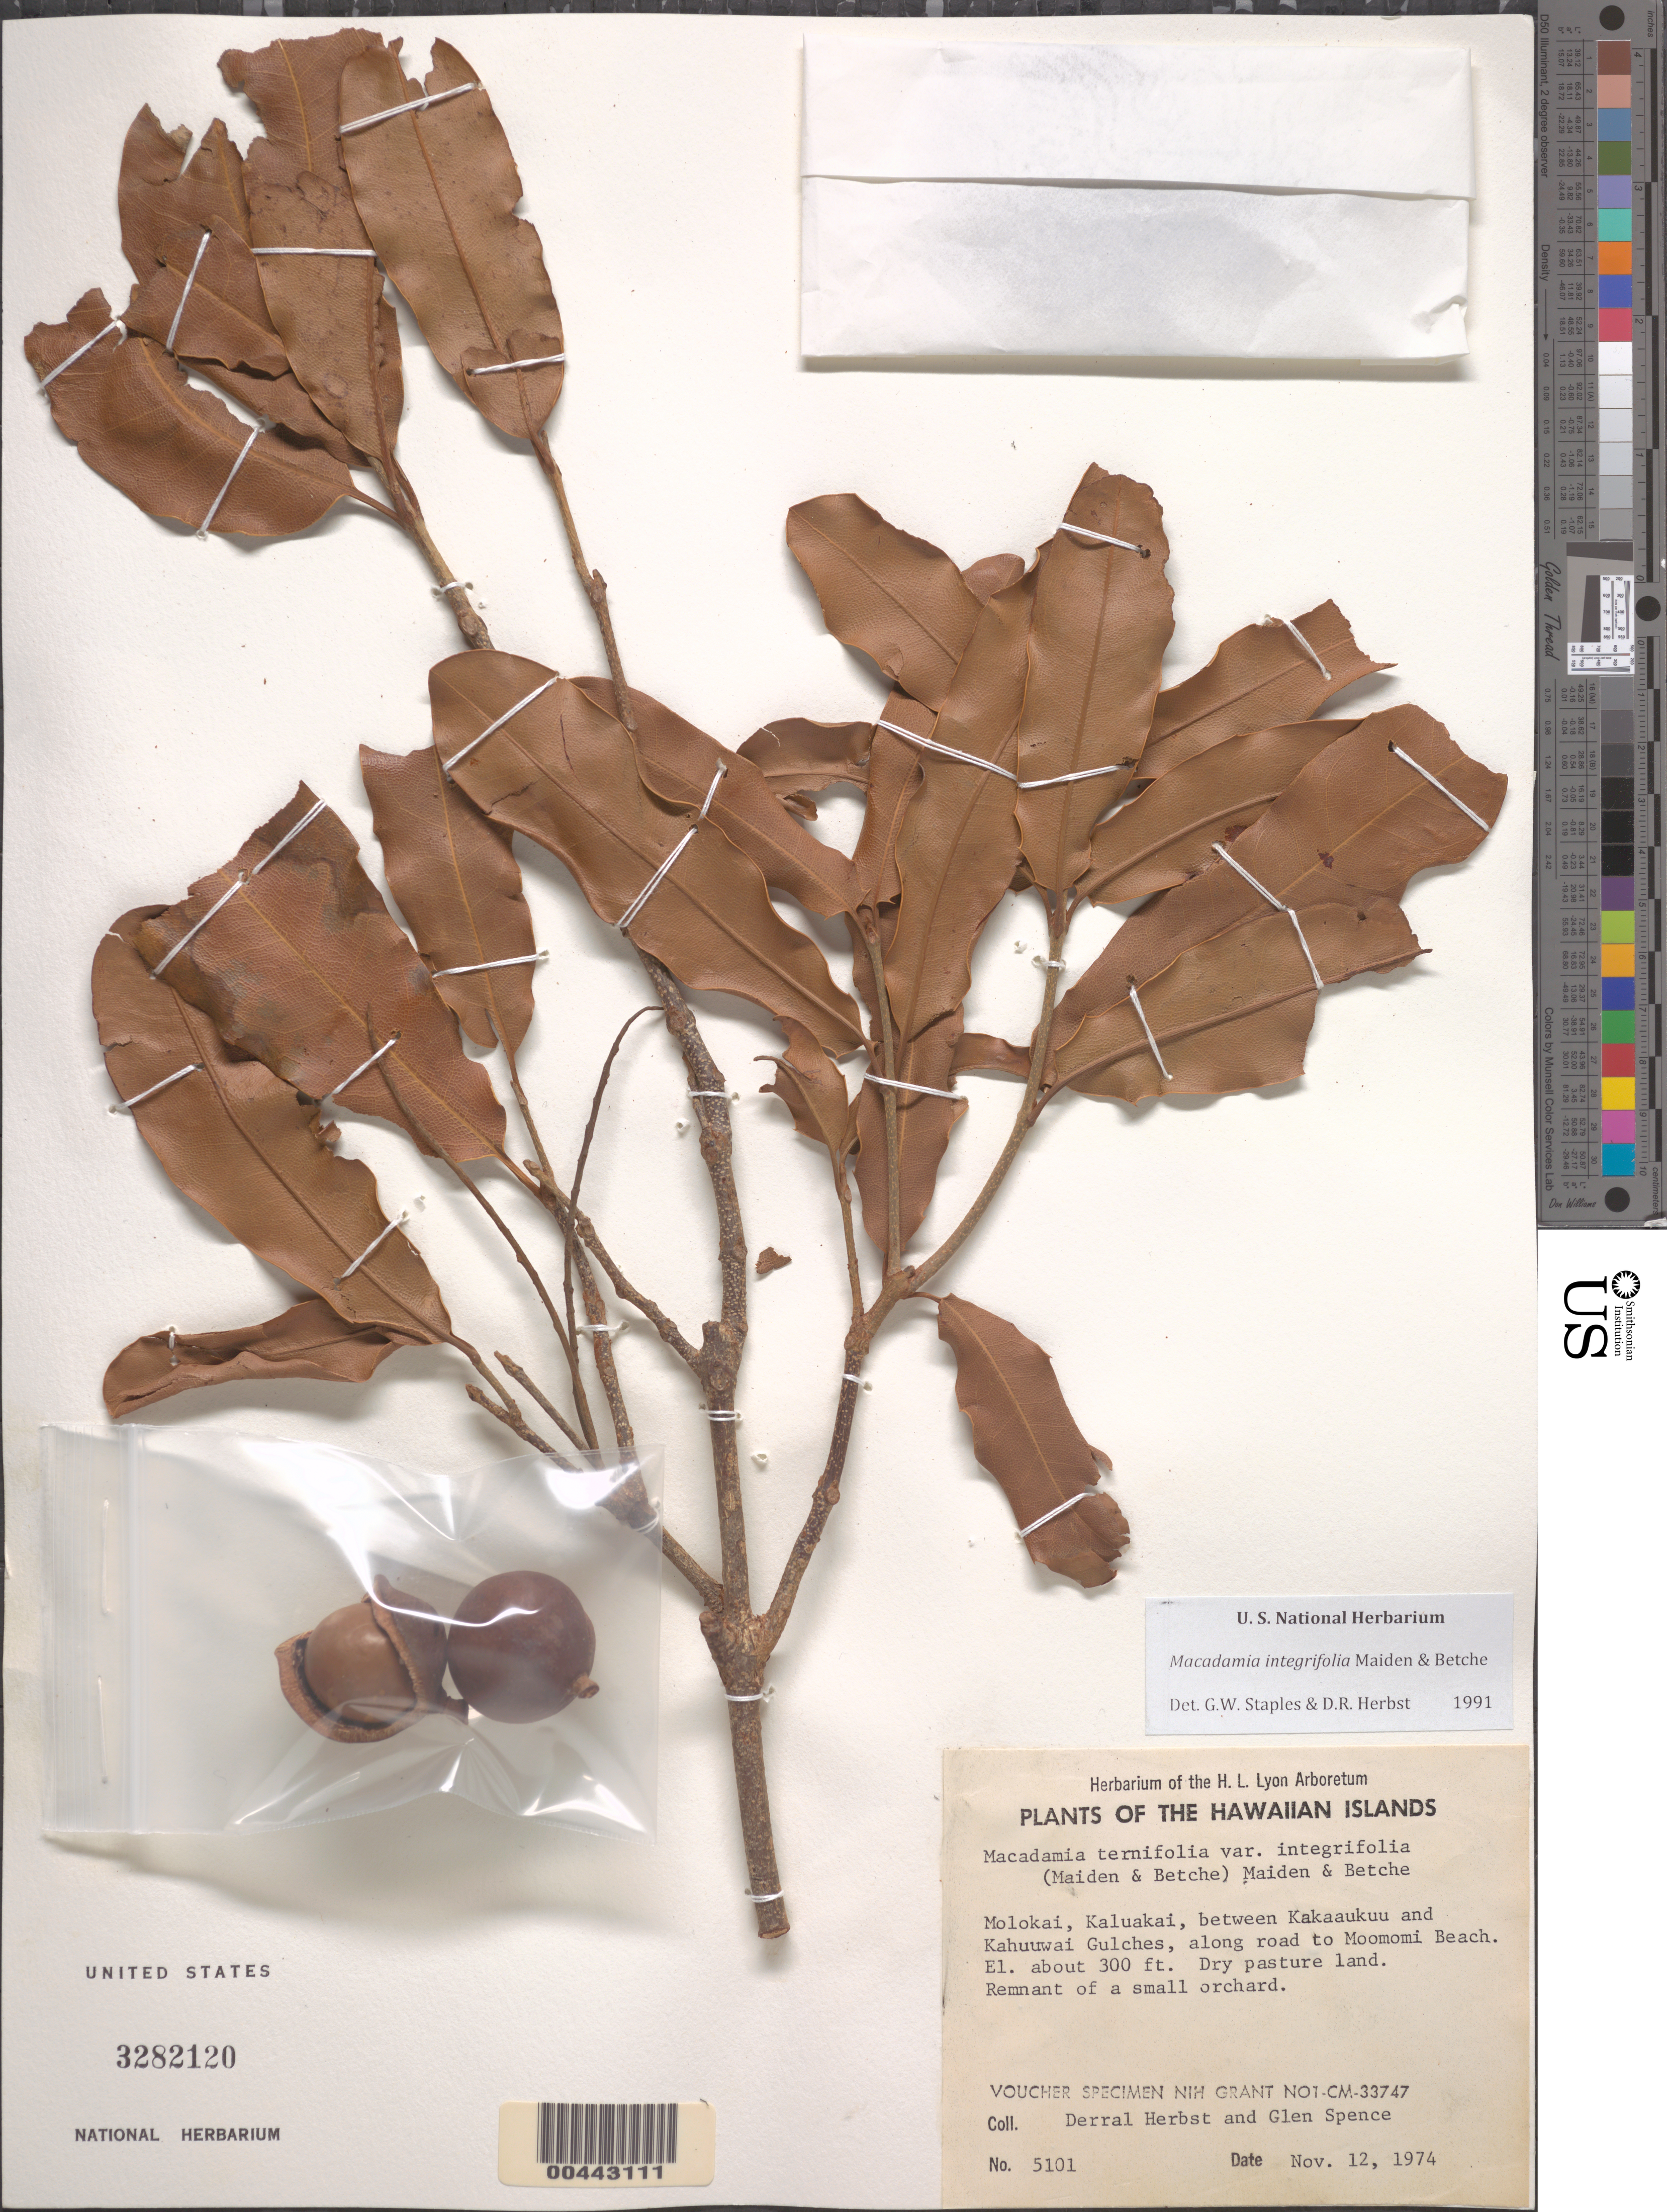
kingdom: Plantae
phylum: Tracheophyta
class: Magnoliopsida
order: Proteales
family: Proteaceae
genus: Macadamia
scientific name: Macadamia integrifolia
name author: Maiden & Betche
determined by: Staples, G. W.; Herbst, D. R.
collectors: D. R. Herbst & G. Spence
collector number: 5101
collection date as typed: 12 Nov 1974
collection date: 1974-11-12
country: United States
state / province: Hawaii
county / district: Maui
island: Moloka'i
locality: Kaluakai, between Kakaaukuu and Kahuuwai Gulches, along road to Moomomi Beach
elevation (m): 91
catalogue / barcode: US 3282120